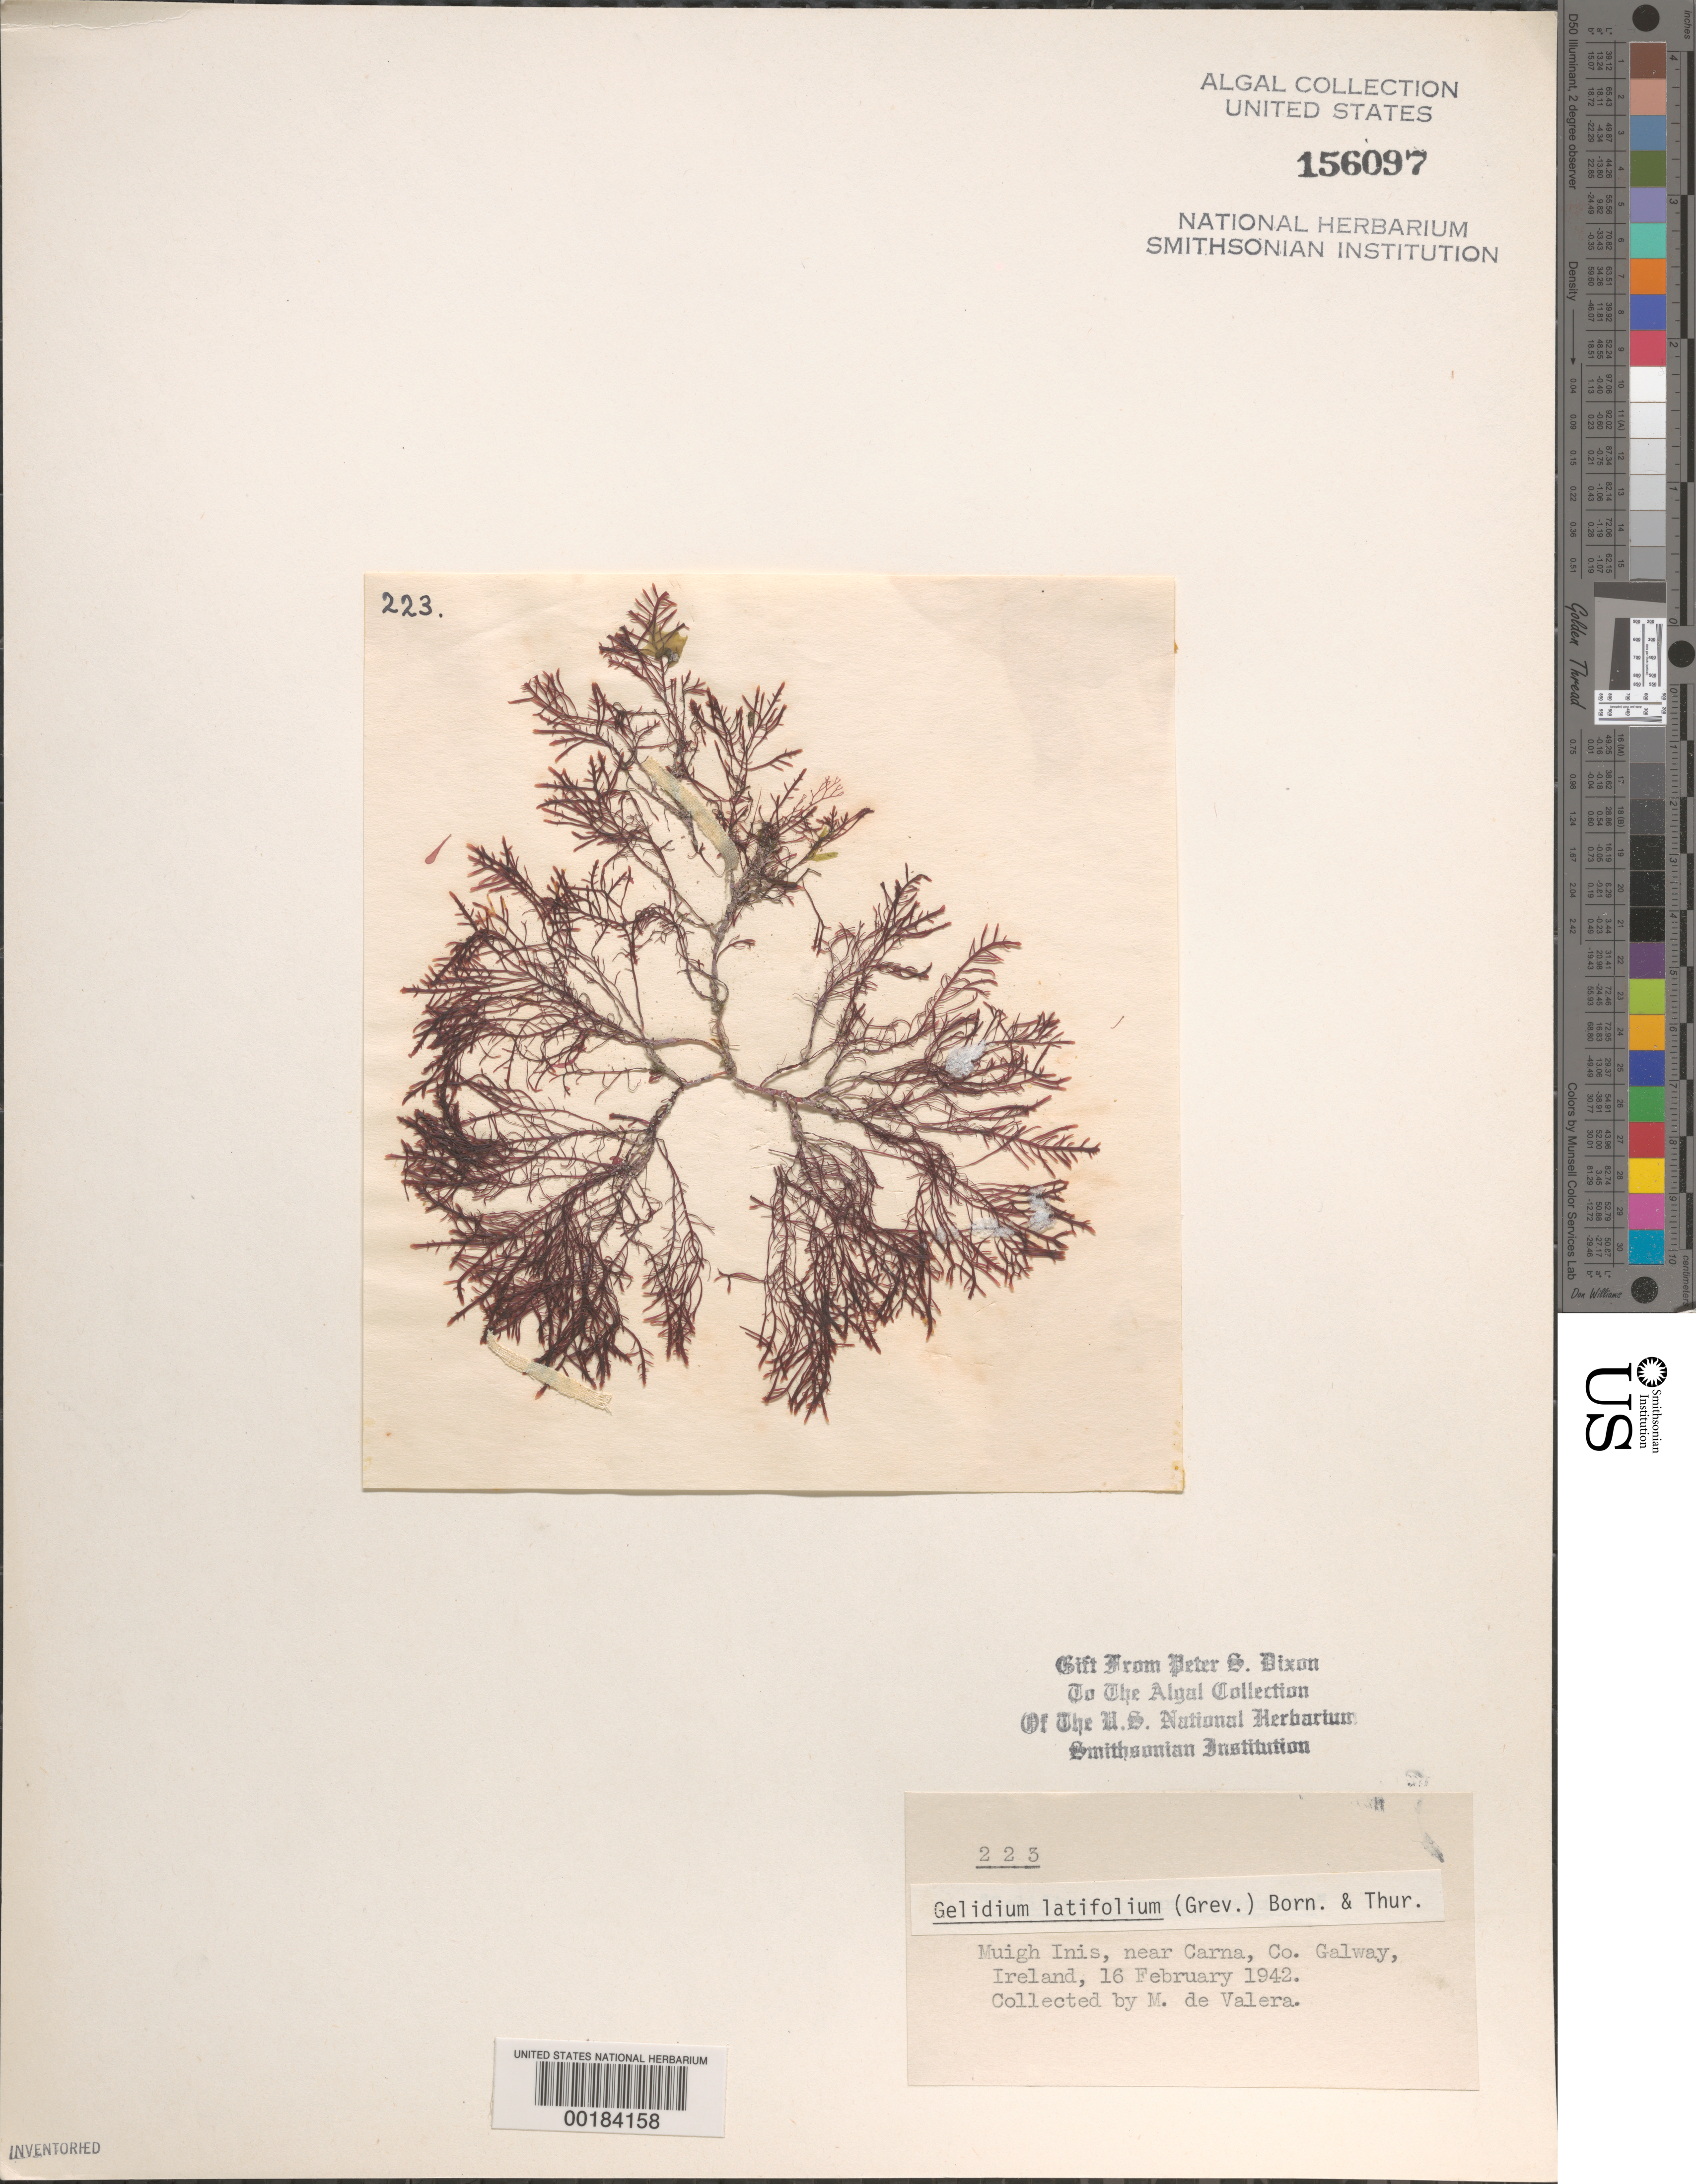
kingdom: Plantae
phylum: Rhodophyta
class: Florideophyceae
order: Gelidiales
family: Gelidiaceae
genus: Gelidium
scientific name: Gelidium spinosum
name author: (S.G. Gmel.) P.C. Silva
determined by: Algae name updating Project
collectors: M. De Valera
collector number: PSD 223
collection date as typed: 16 Feb 1943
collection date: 1943-02-16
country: Ireland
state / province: Connaught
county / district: Galway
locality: Muigh Inis, near Carna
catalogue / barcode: US 156097